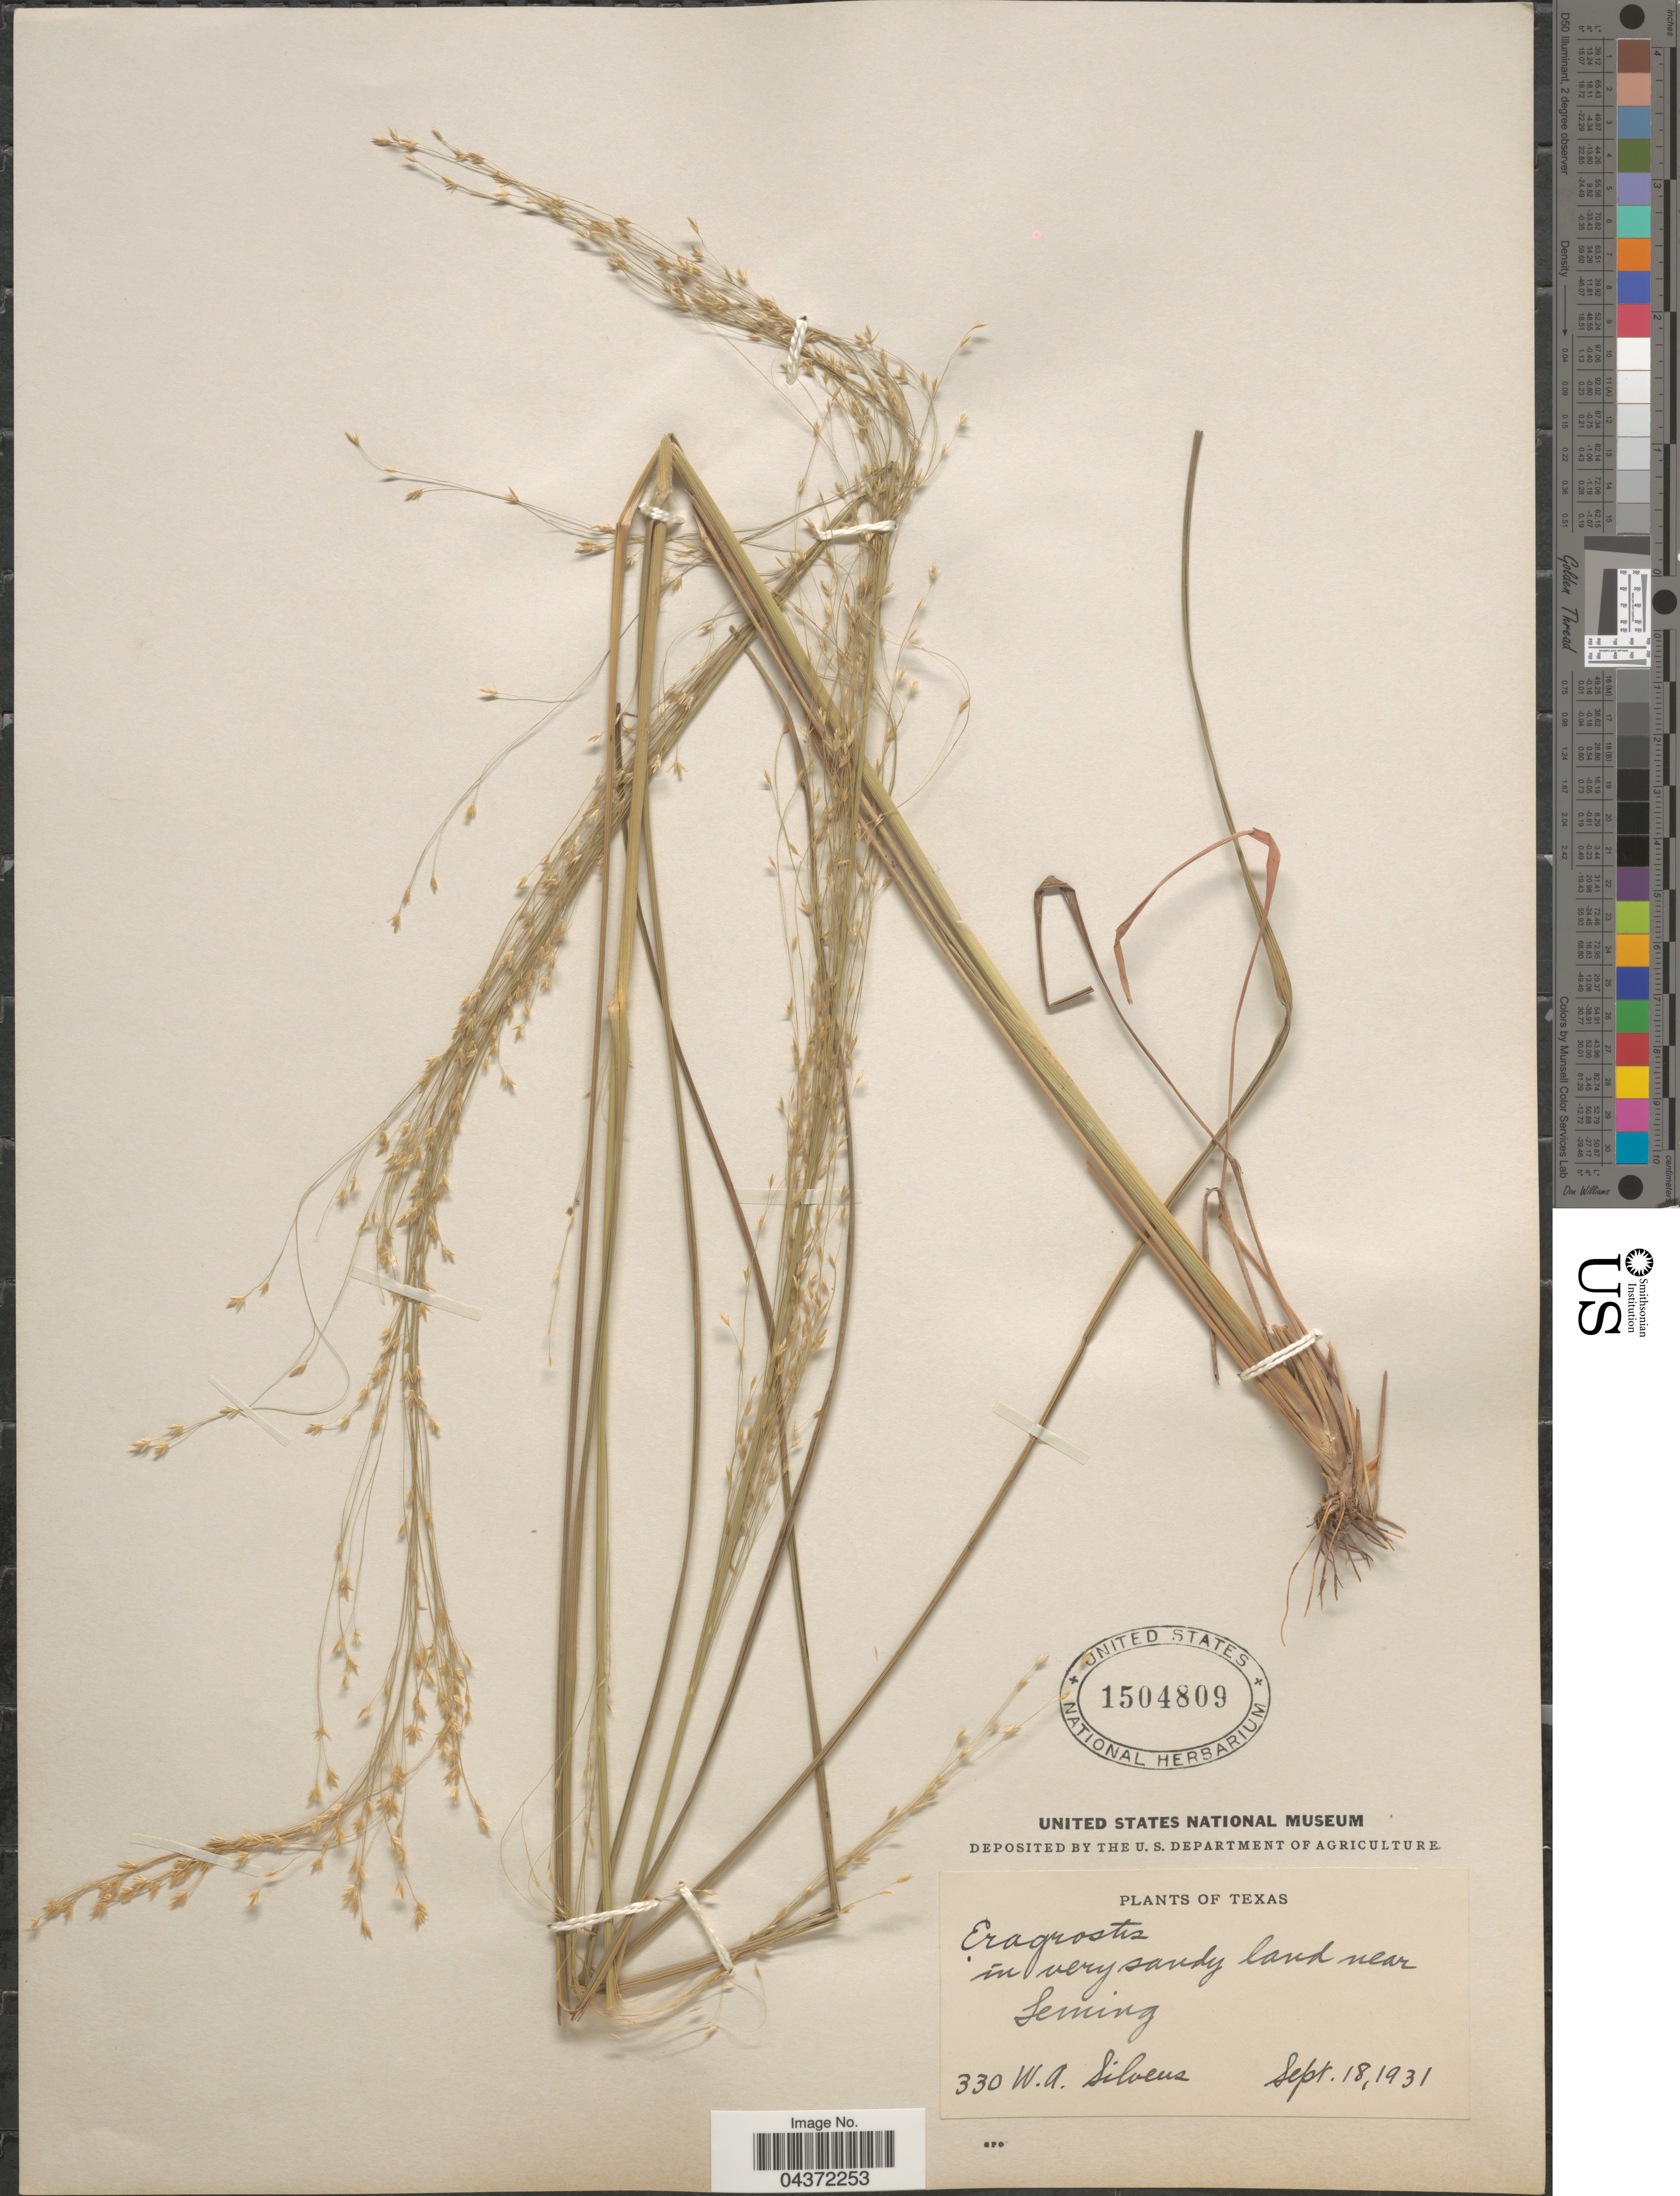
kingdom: Plantae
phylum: Tracheophyta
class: Liliopsida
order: Poales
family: Poaceae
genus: Eragrostis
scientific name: Eragrostis trichodes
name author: (Nutt.) Alph. Wood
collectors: W. Silveus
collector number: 330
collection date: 1931-09-18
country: United States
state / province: Texas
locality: In very sandy land near Leming.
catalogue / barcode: US 1504809